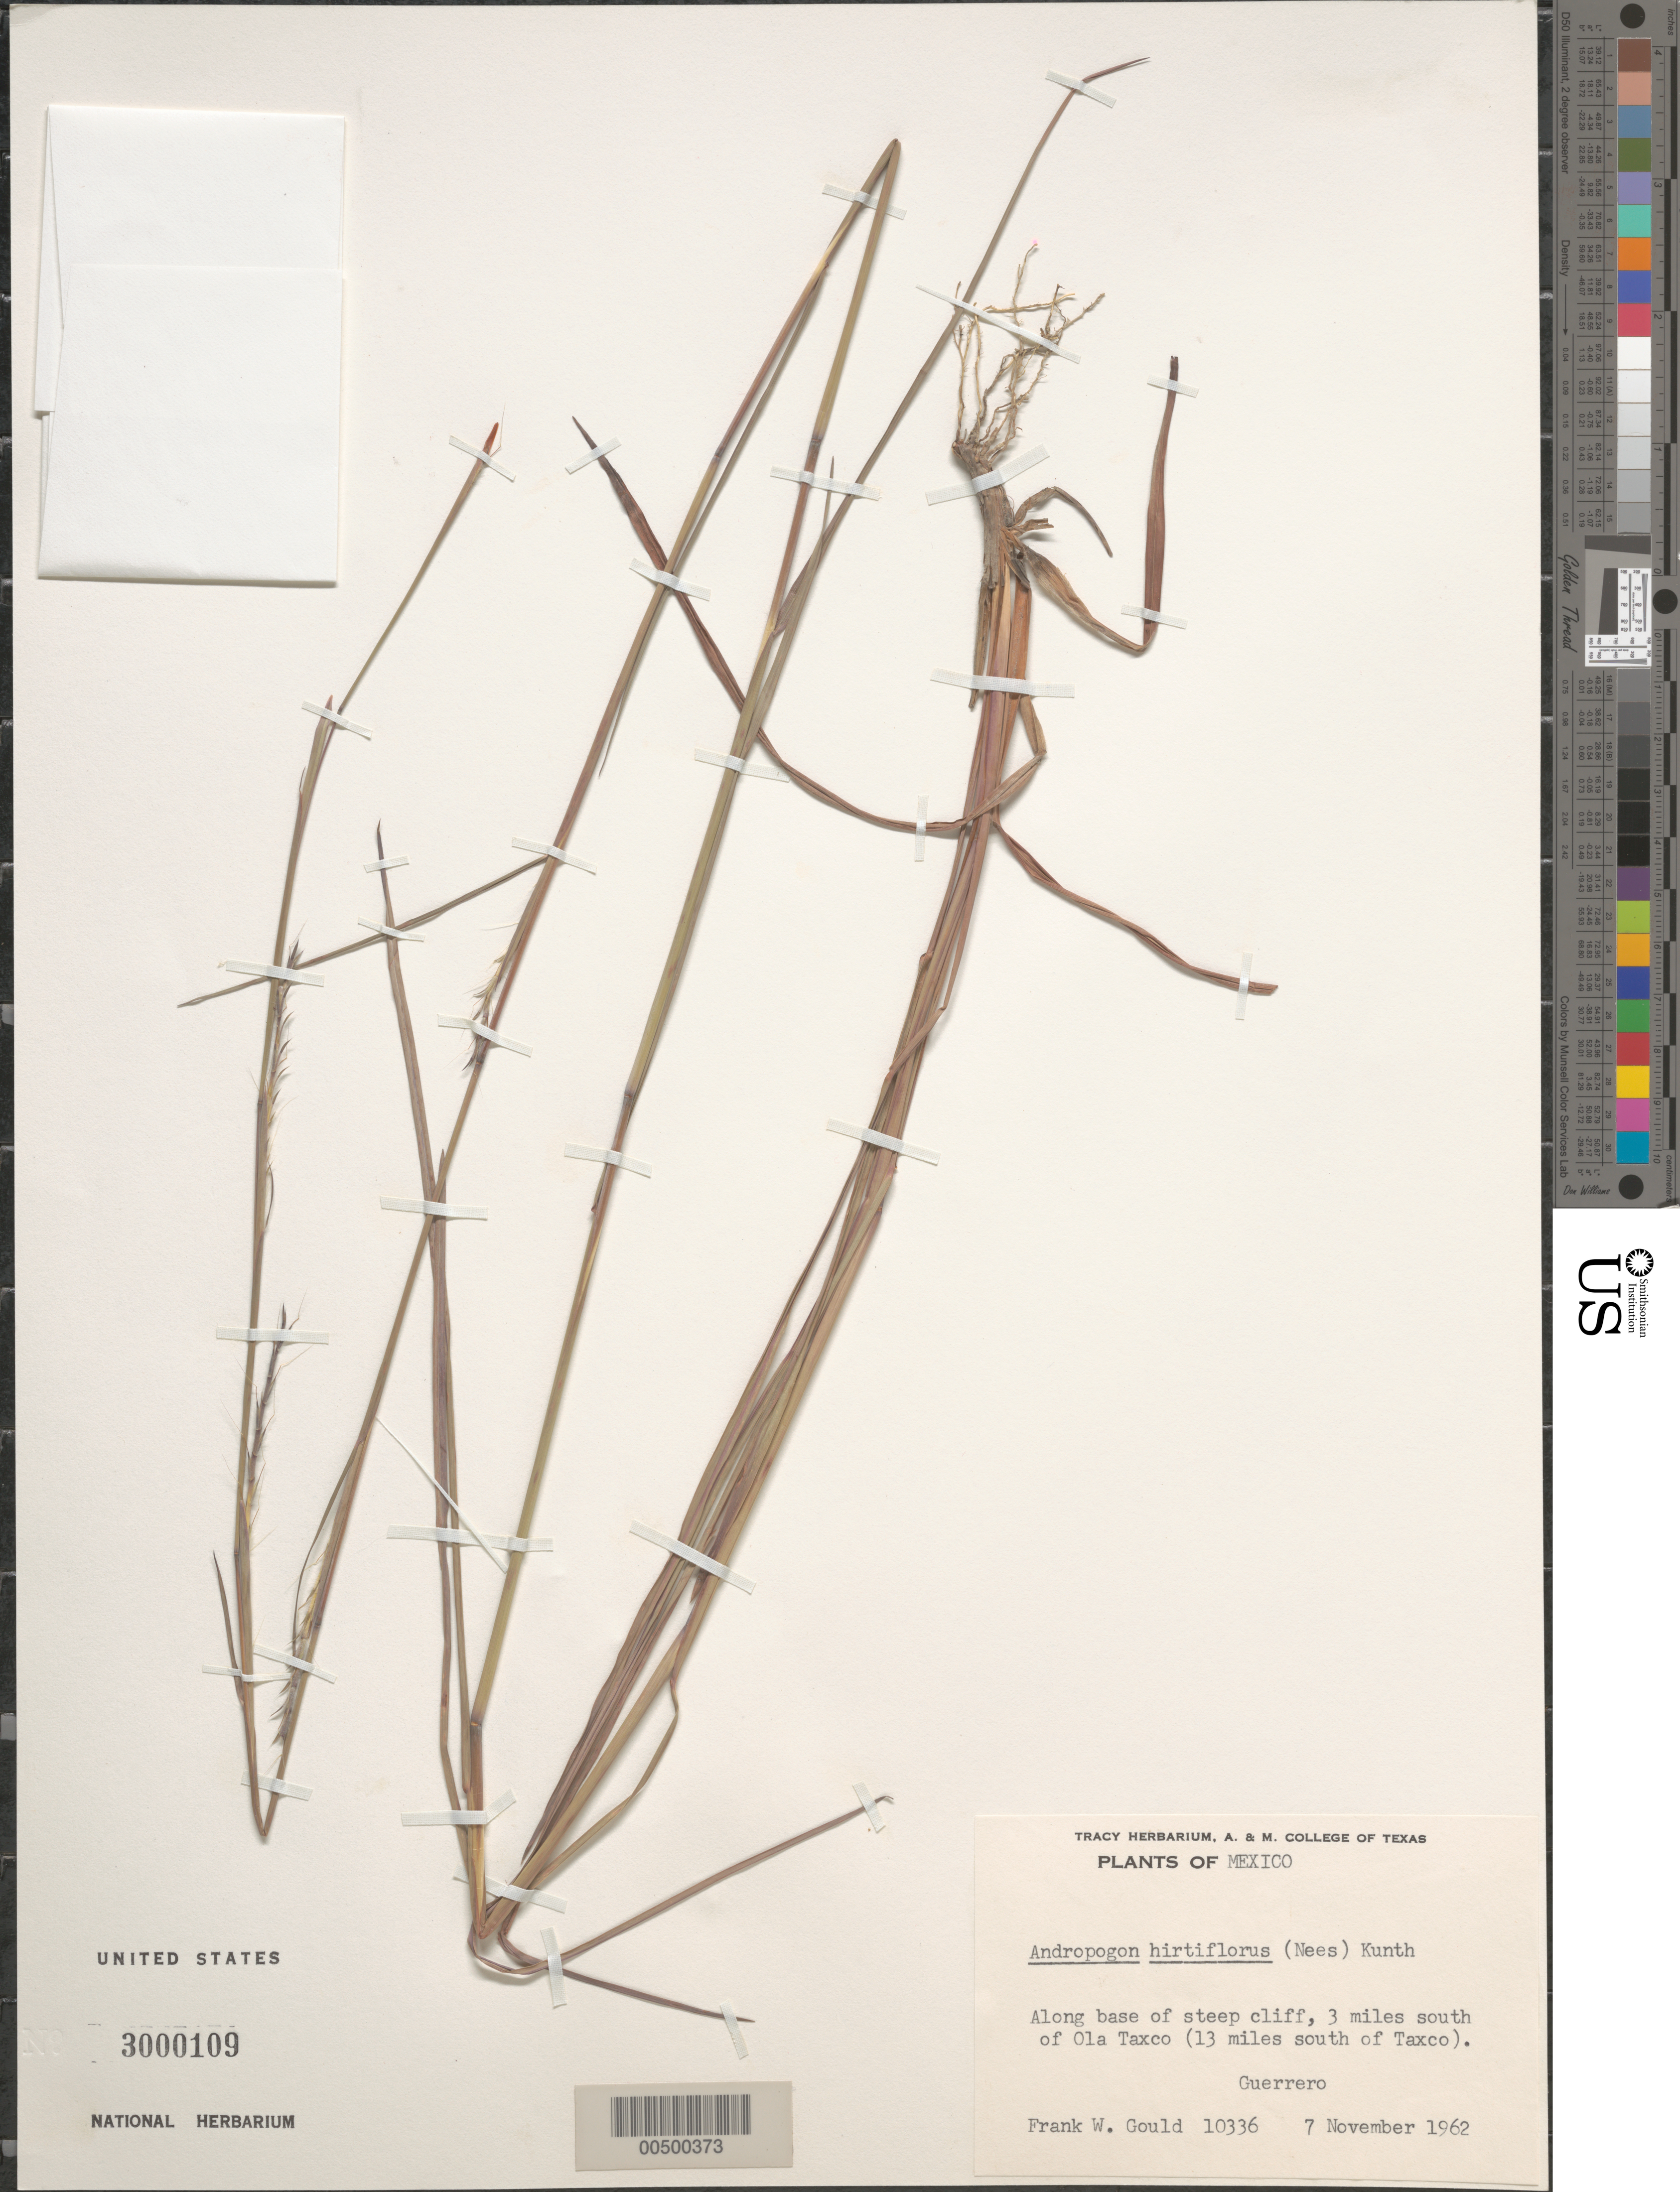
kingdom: Plantae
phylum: Tracheophyta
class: Liliopsida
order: Poales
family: Poaceae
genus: Schizachyrium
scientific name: Schizachyrium sanguineum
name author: (Retz.) Alston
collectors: F. W. Gould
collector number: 10336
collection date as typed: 7 Nov 1962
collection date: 1962-11-07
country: Mexico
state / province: Guerrero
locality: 3 mi S of Old Taxco (13 mi S of Taxco)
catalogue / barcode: US 3000109